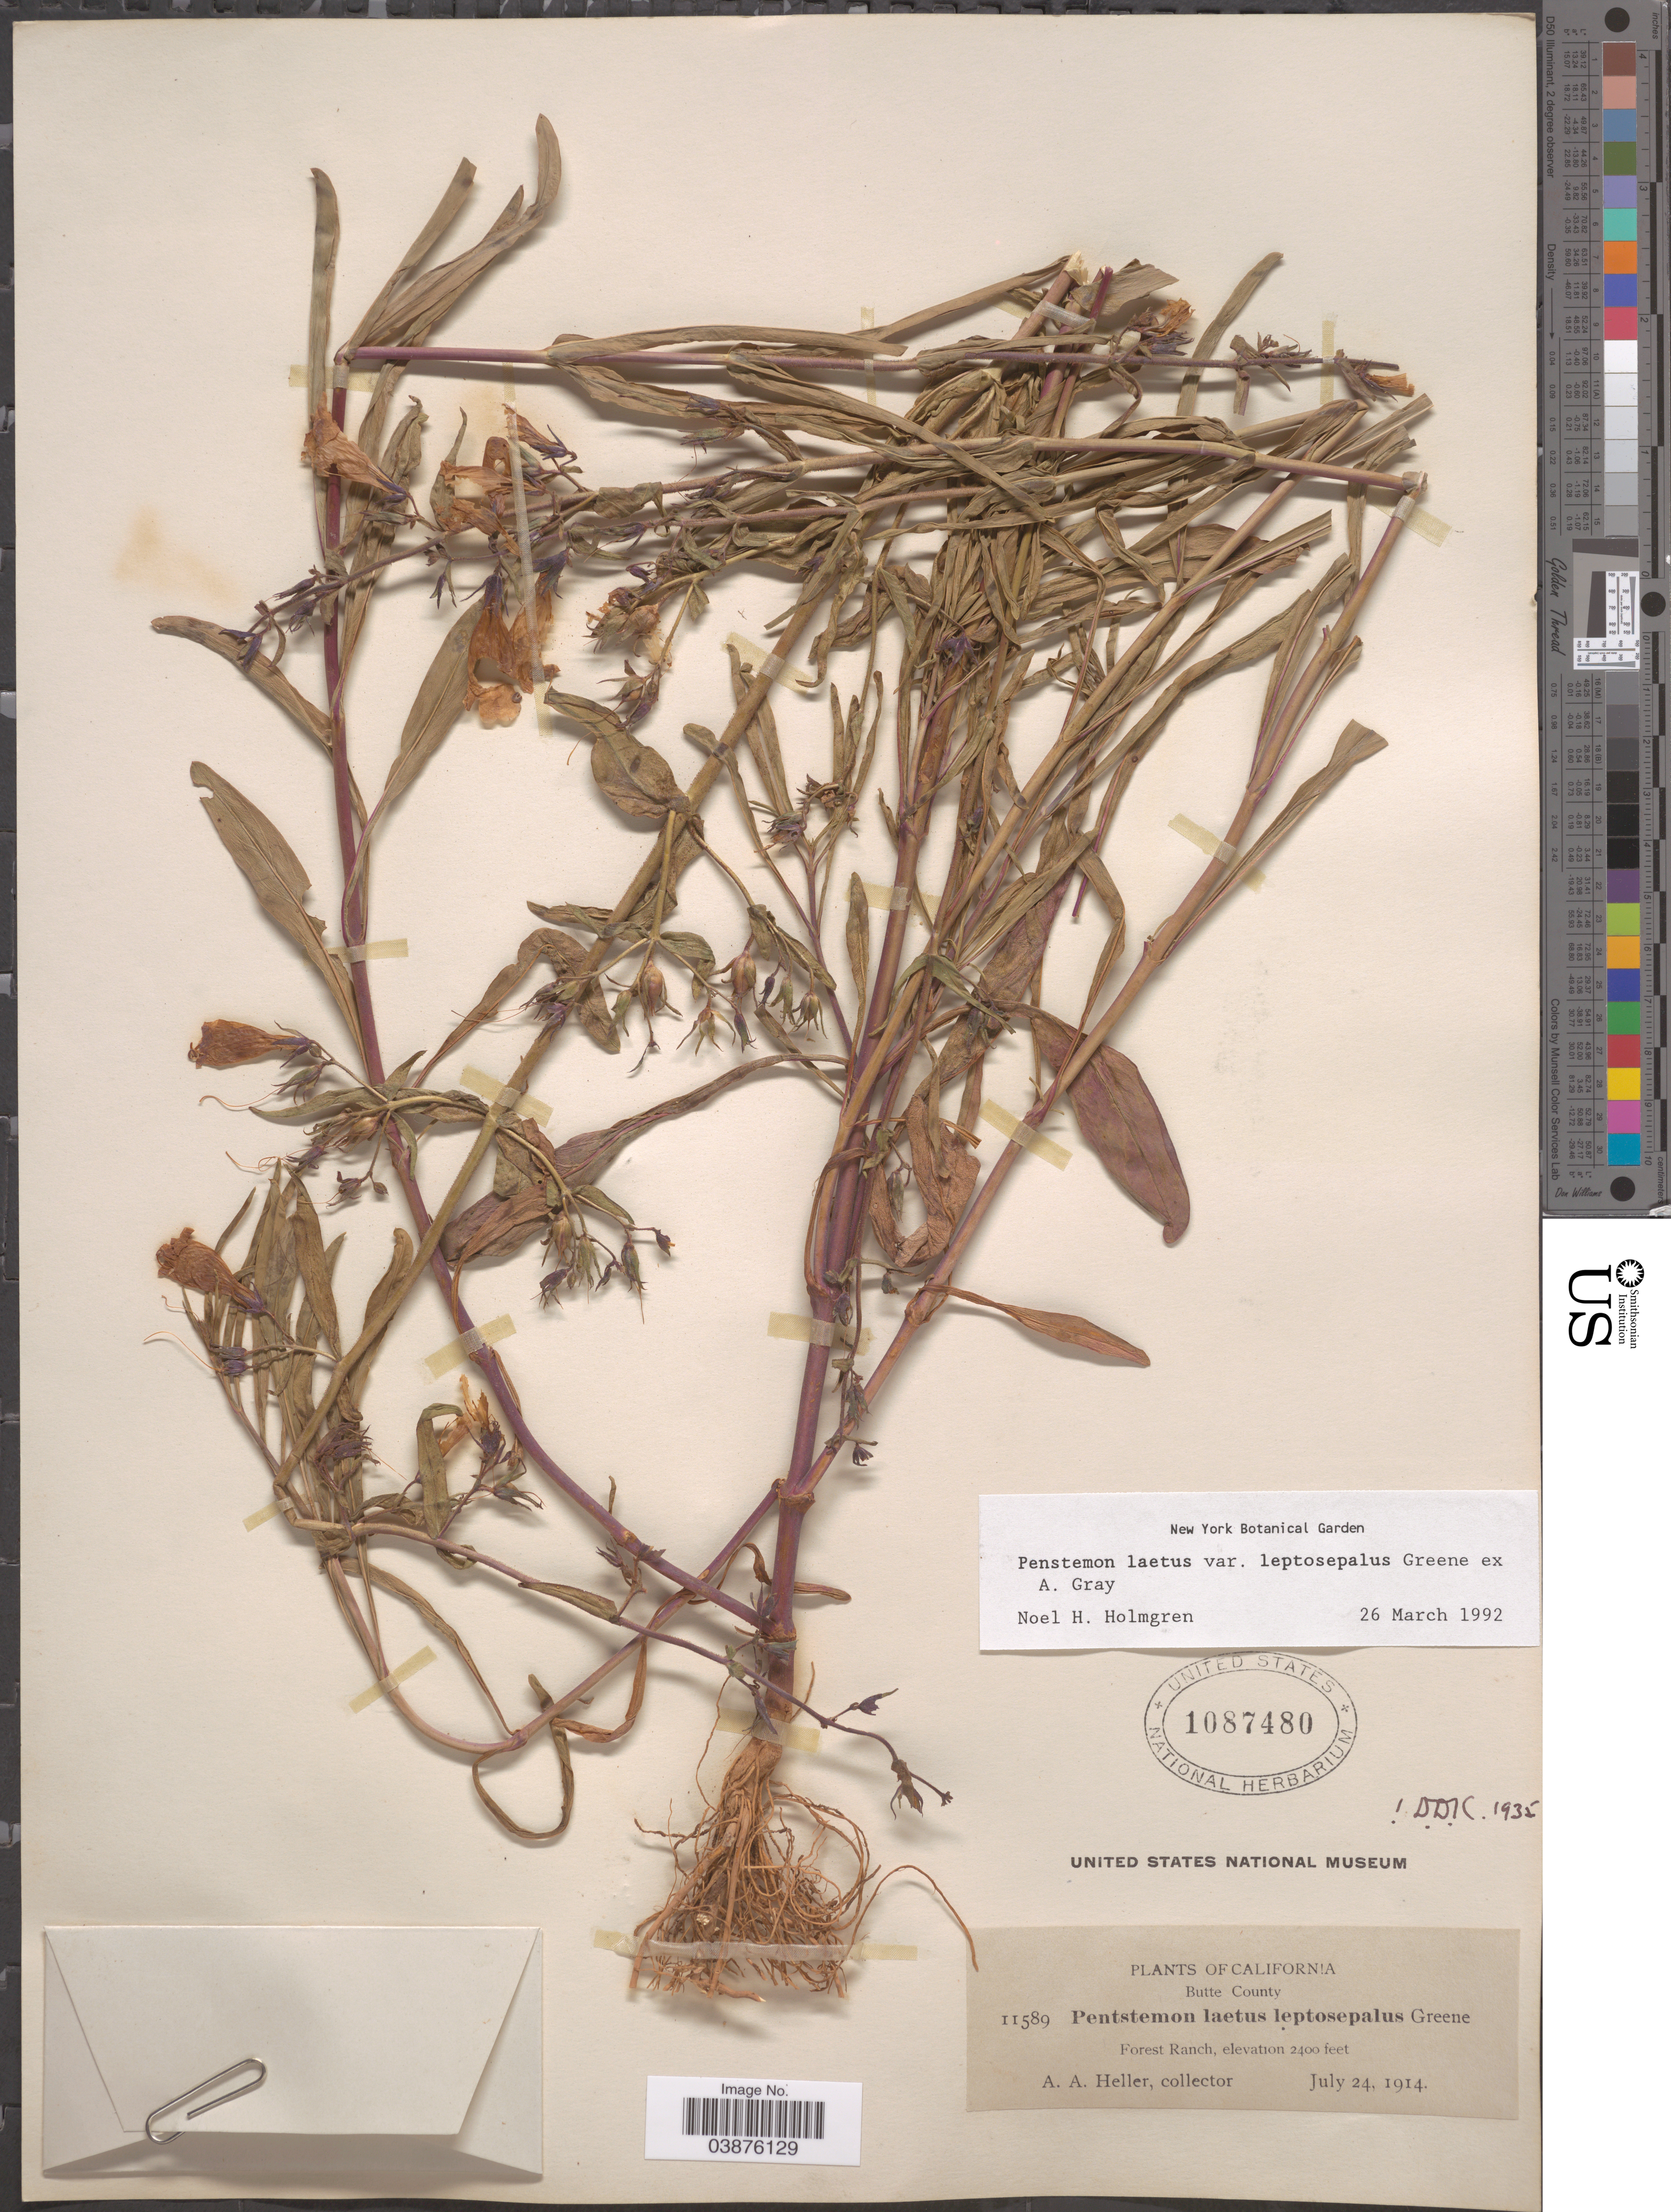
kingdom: Plantae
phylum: Tracheophyta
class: Magnoliopsida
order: Lamiales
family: Plantaginaceae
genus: Penstemon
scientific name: Penstemon laetus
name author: A. Gray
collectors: A. A. Heller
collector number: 11589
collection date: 1914-07-24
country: United States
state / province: California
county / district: Butte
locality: Butte County. Forest Ranch.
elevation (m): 732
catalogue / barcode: US 1087480